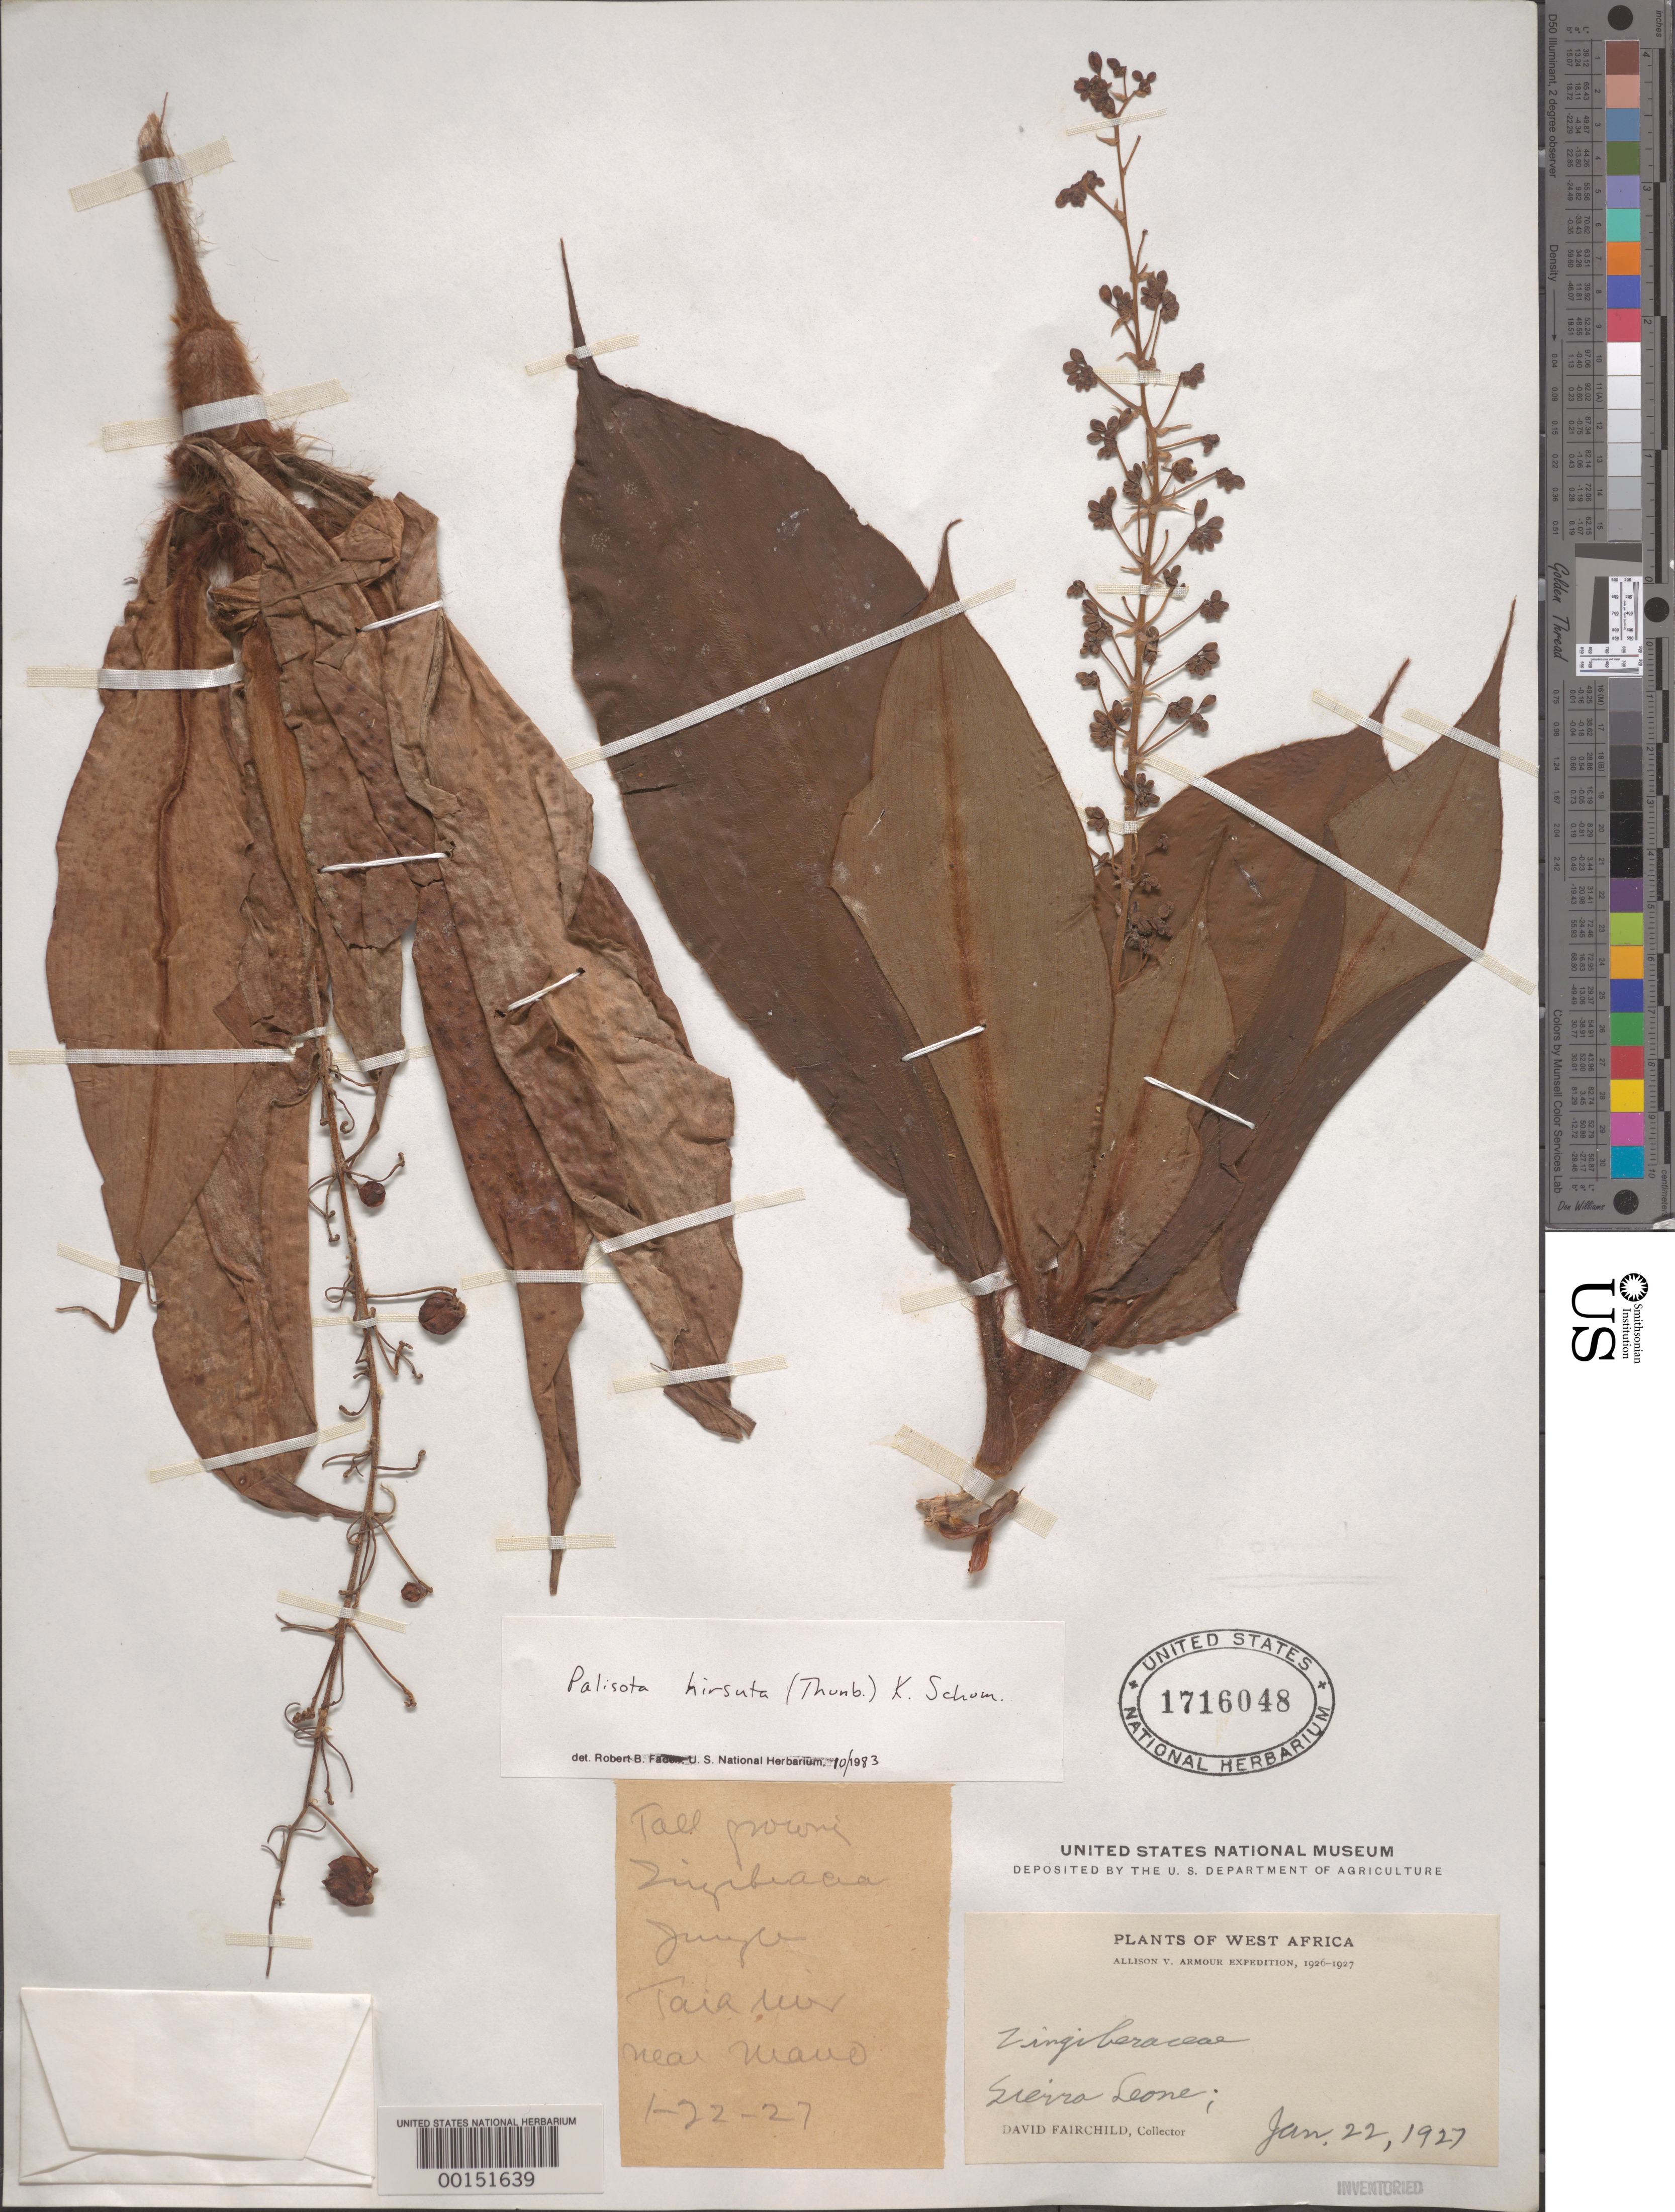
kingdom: Plantae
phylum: Tracheophyta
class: Liliopsida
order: Commelinales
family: Commelinaceae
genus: Palisota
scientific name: Palisota hirsuta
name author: (Thunb.) K. Schum.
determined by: Faden, Robert B., (US), Smithsonian Institution - National Museum of Natural History (UNITED STATES)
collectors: D. Fairchild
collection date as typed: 22 Jan 1927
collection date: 1927-01-22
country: Sierra Leone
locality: Taia river, near mano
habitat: Jungle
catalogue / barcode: US 1716048